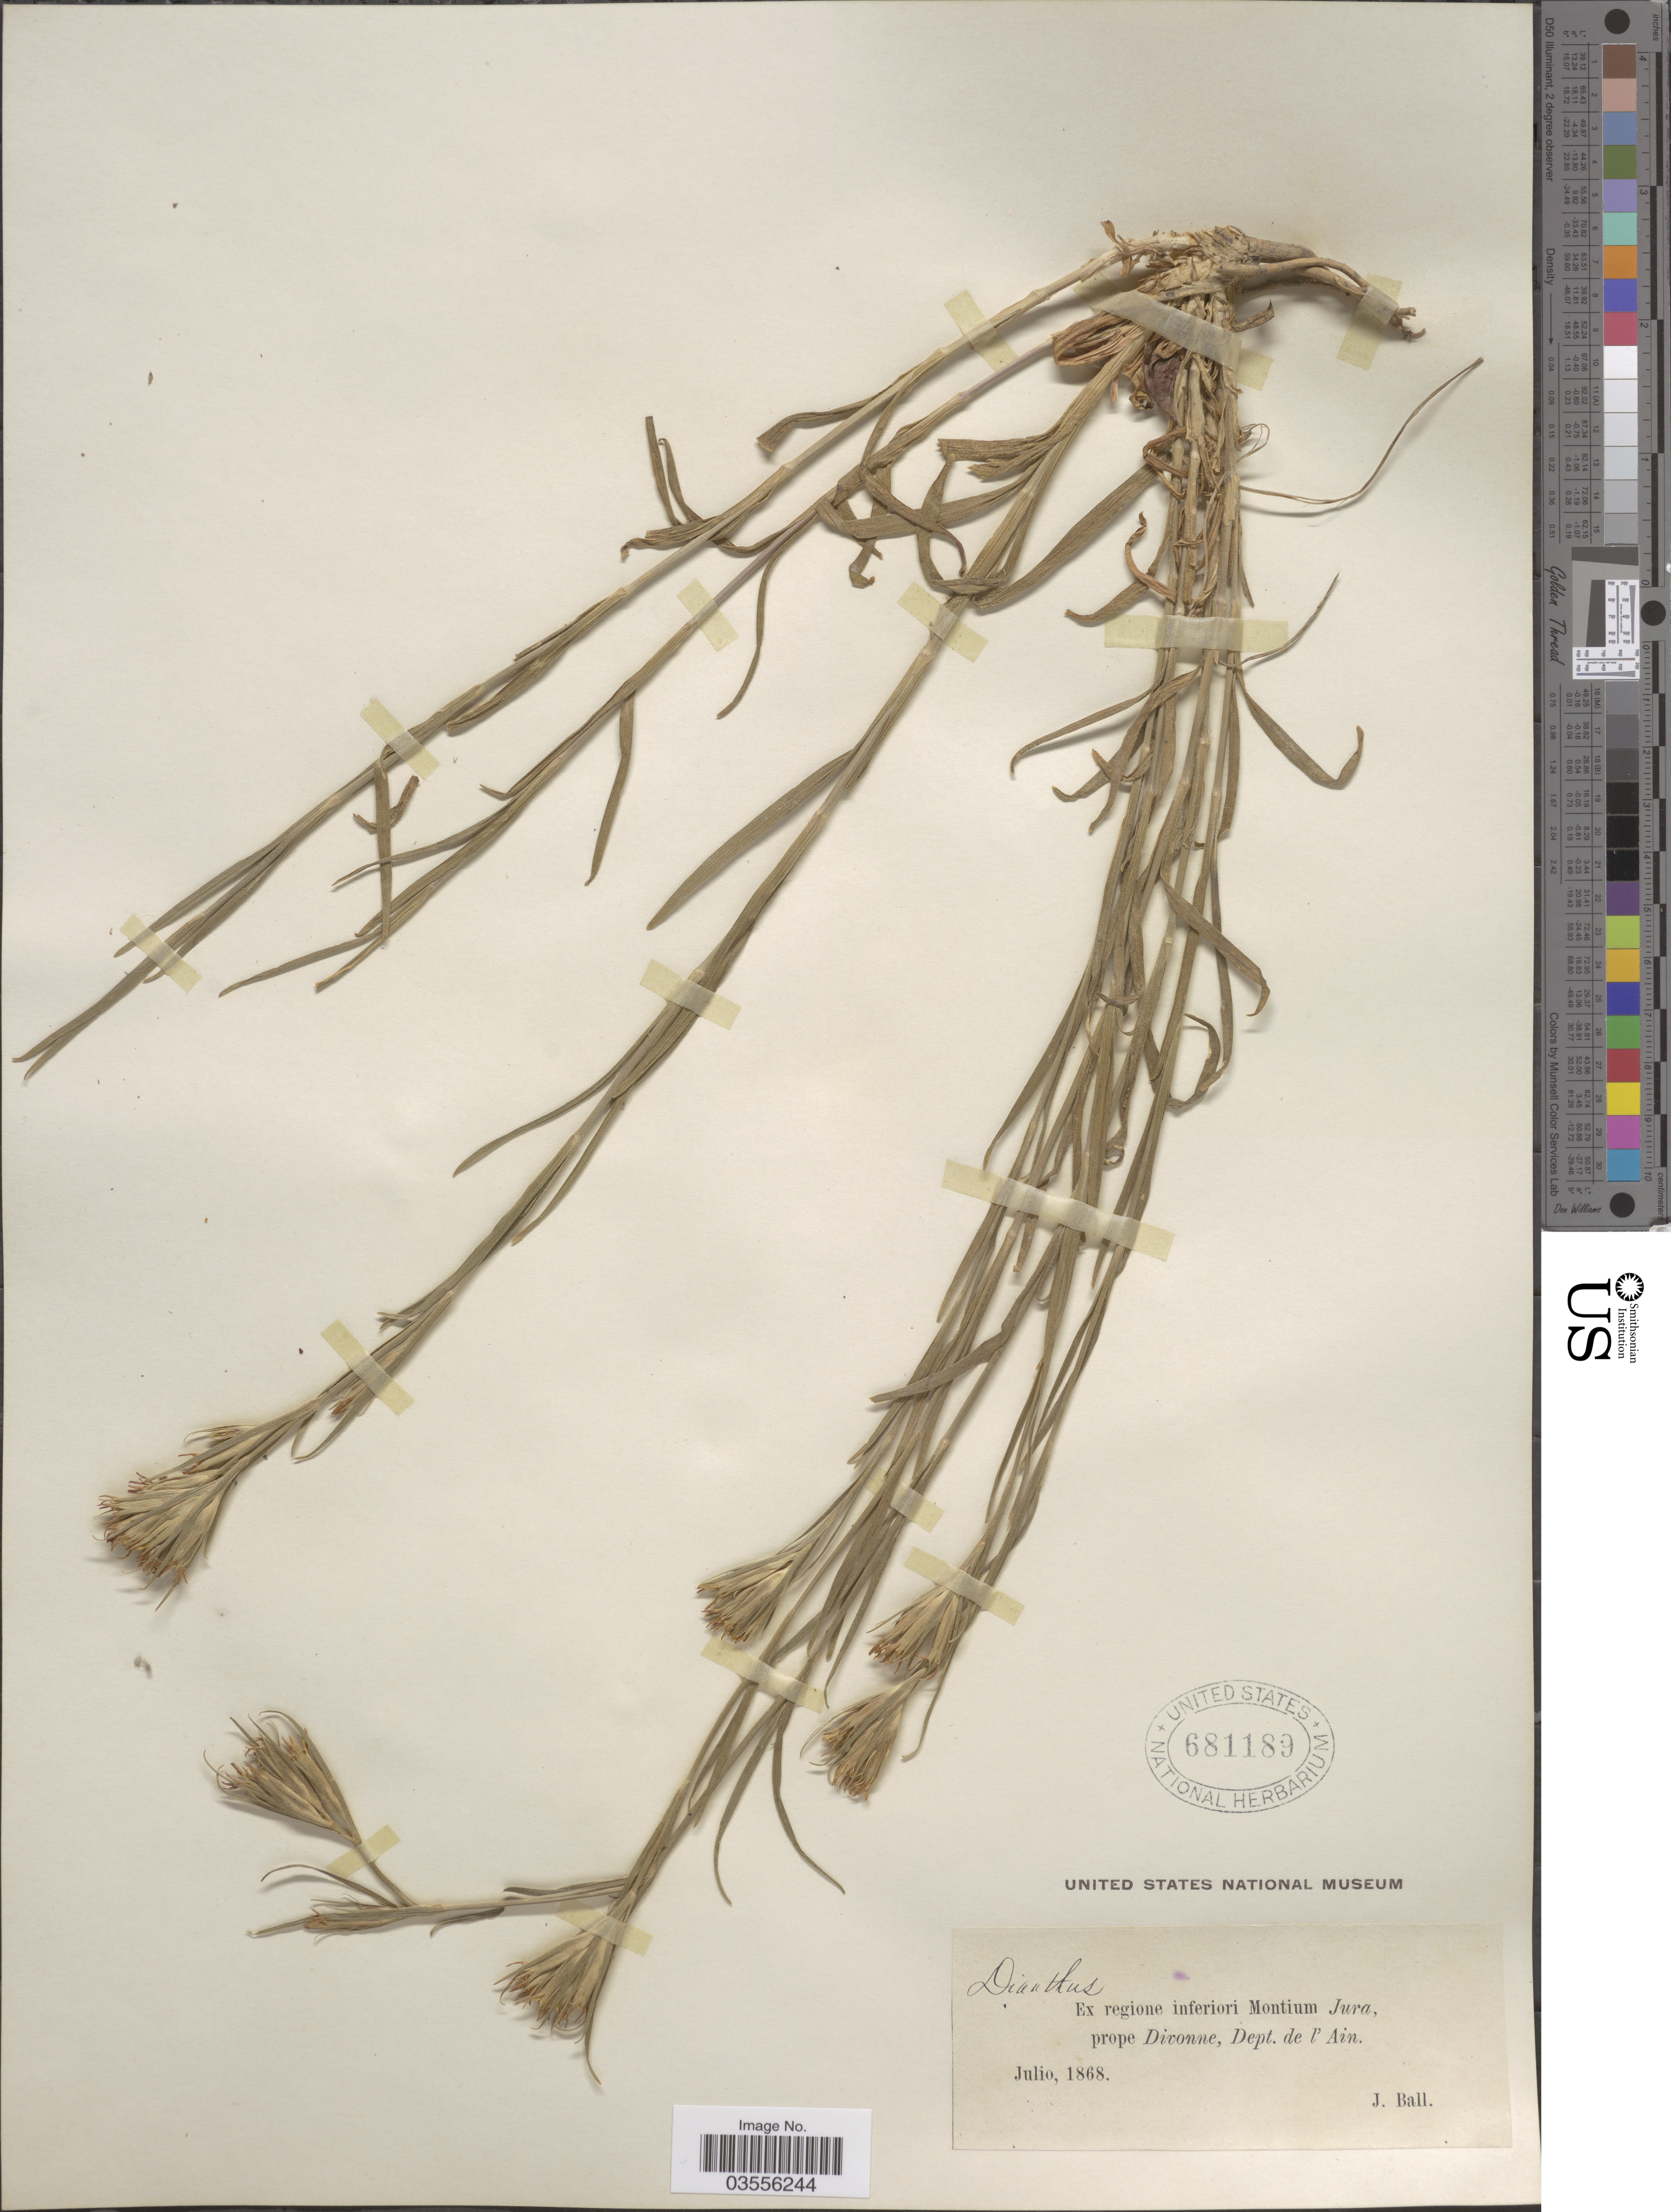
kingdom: Plantae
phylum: Tracheophyta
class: Magnoliopsida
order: Caryophyllales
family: Caryophyllaceae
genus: Dianthus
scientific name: Dianthus arenarius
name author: L.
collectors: J. Ball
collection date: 1868-07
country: France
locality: Ex regione inferiori Montium Jura, prope Divonne, Dept. de l'Ain.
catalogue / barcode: US 681189